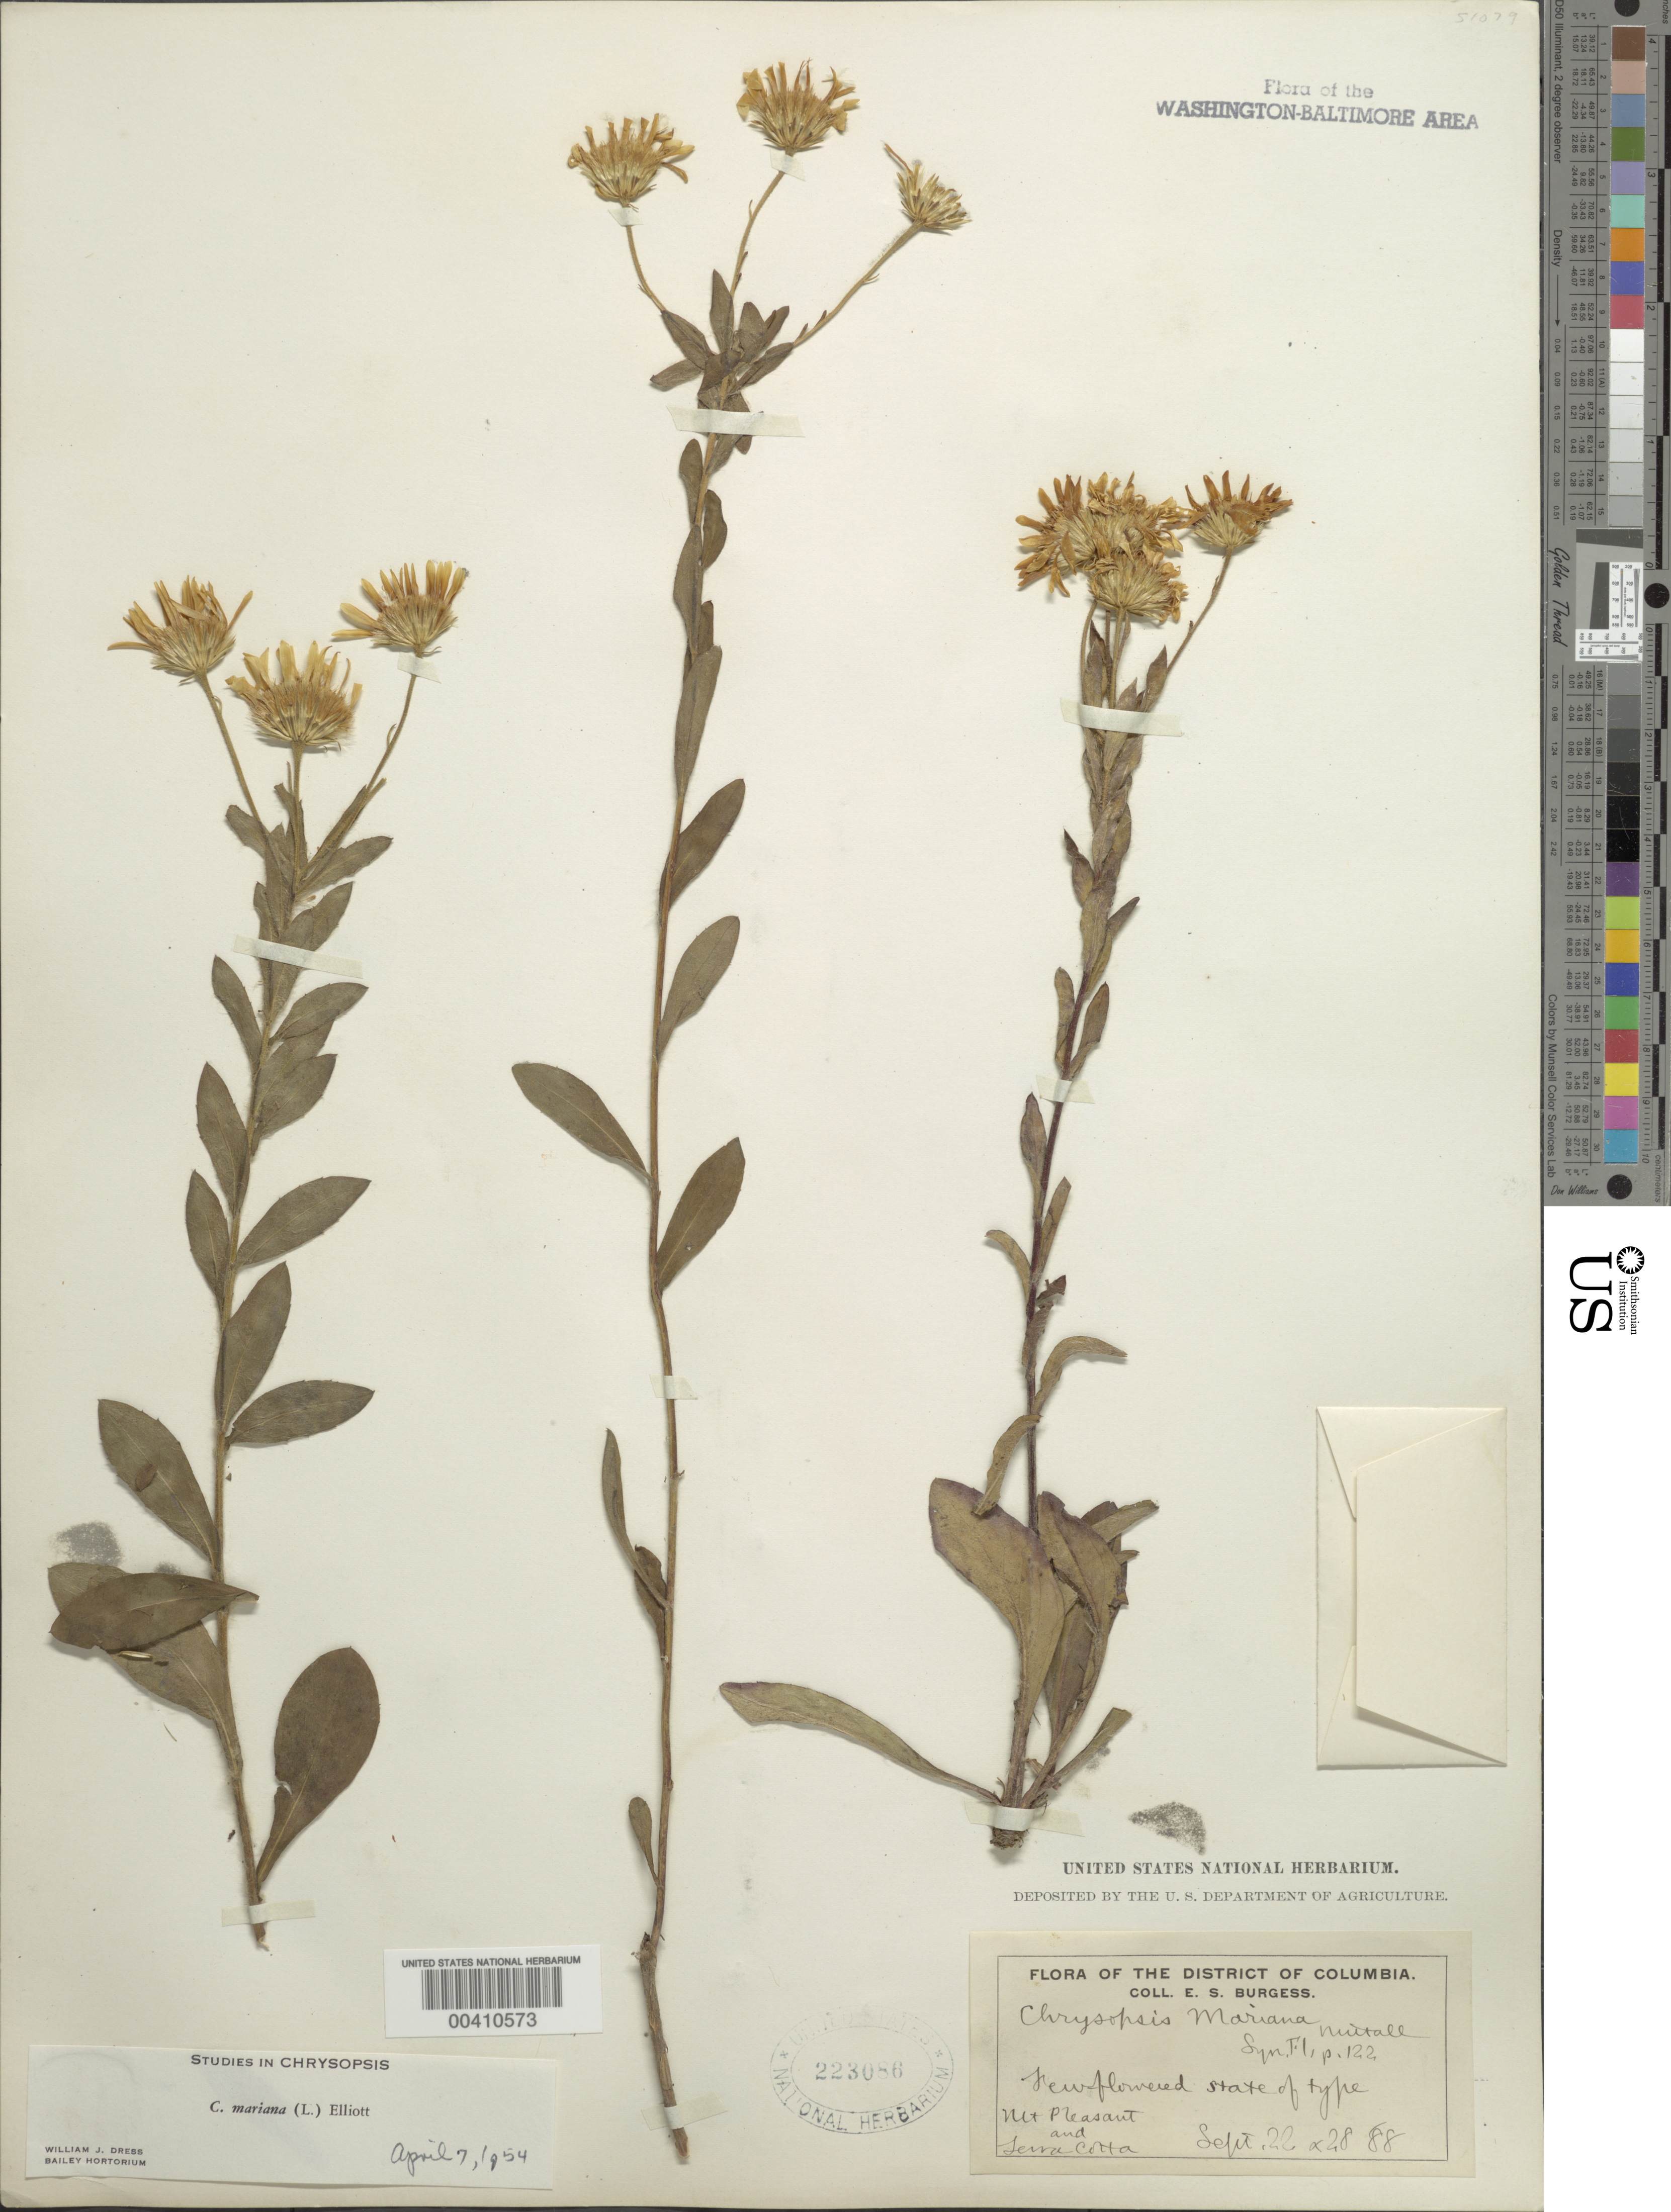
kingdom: Plantae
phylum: Tracheophyta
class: Magnoliopsida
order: Asterales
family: Asteraceae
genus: Chrysopsis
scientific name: Chrysopsis mariana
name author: (L.) Elliott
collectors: E. Burgess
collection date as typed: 22 Sep 1888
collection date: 1888-09-22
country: United States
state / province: District of Columbia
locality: Mount Pleasant Rock Creek Park & vicinity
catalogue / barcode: US 223086